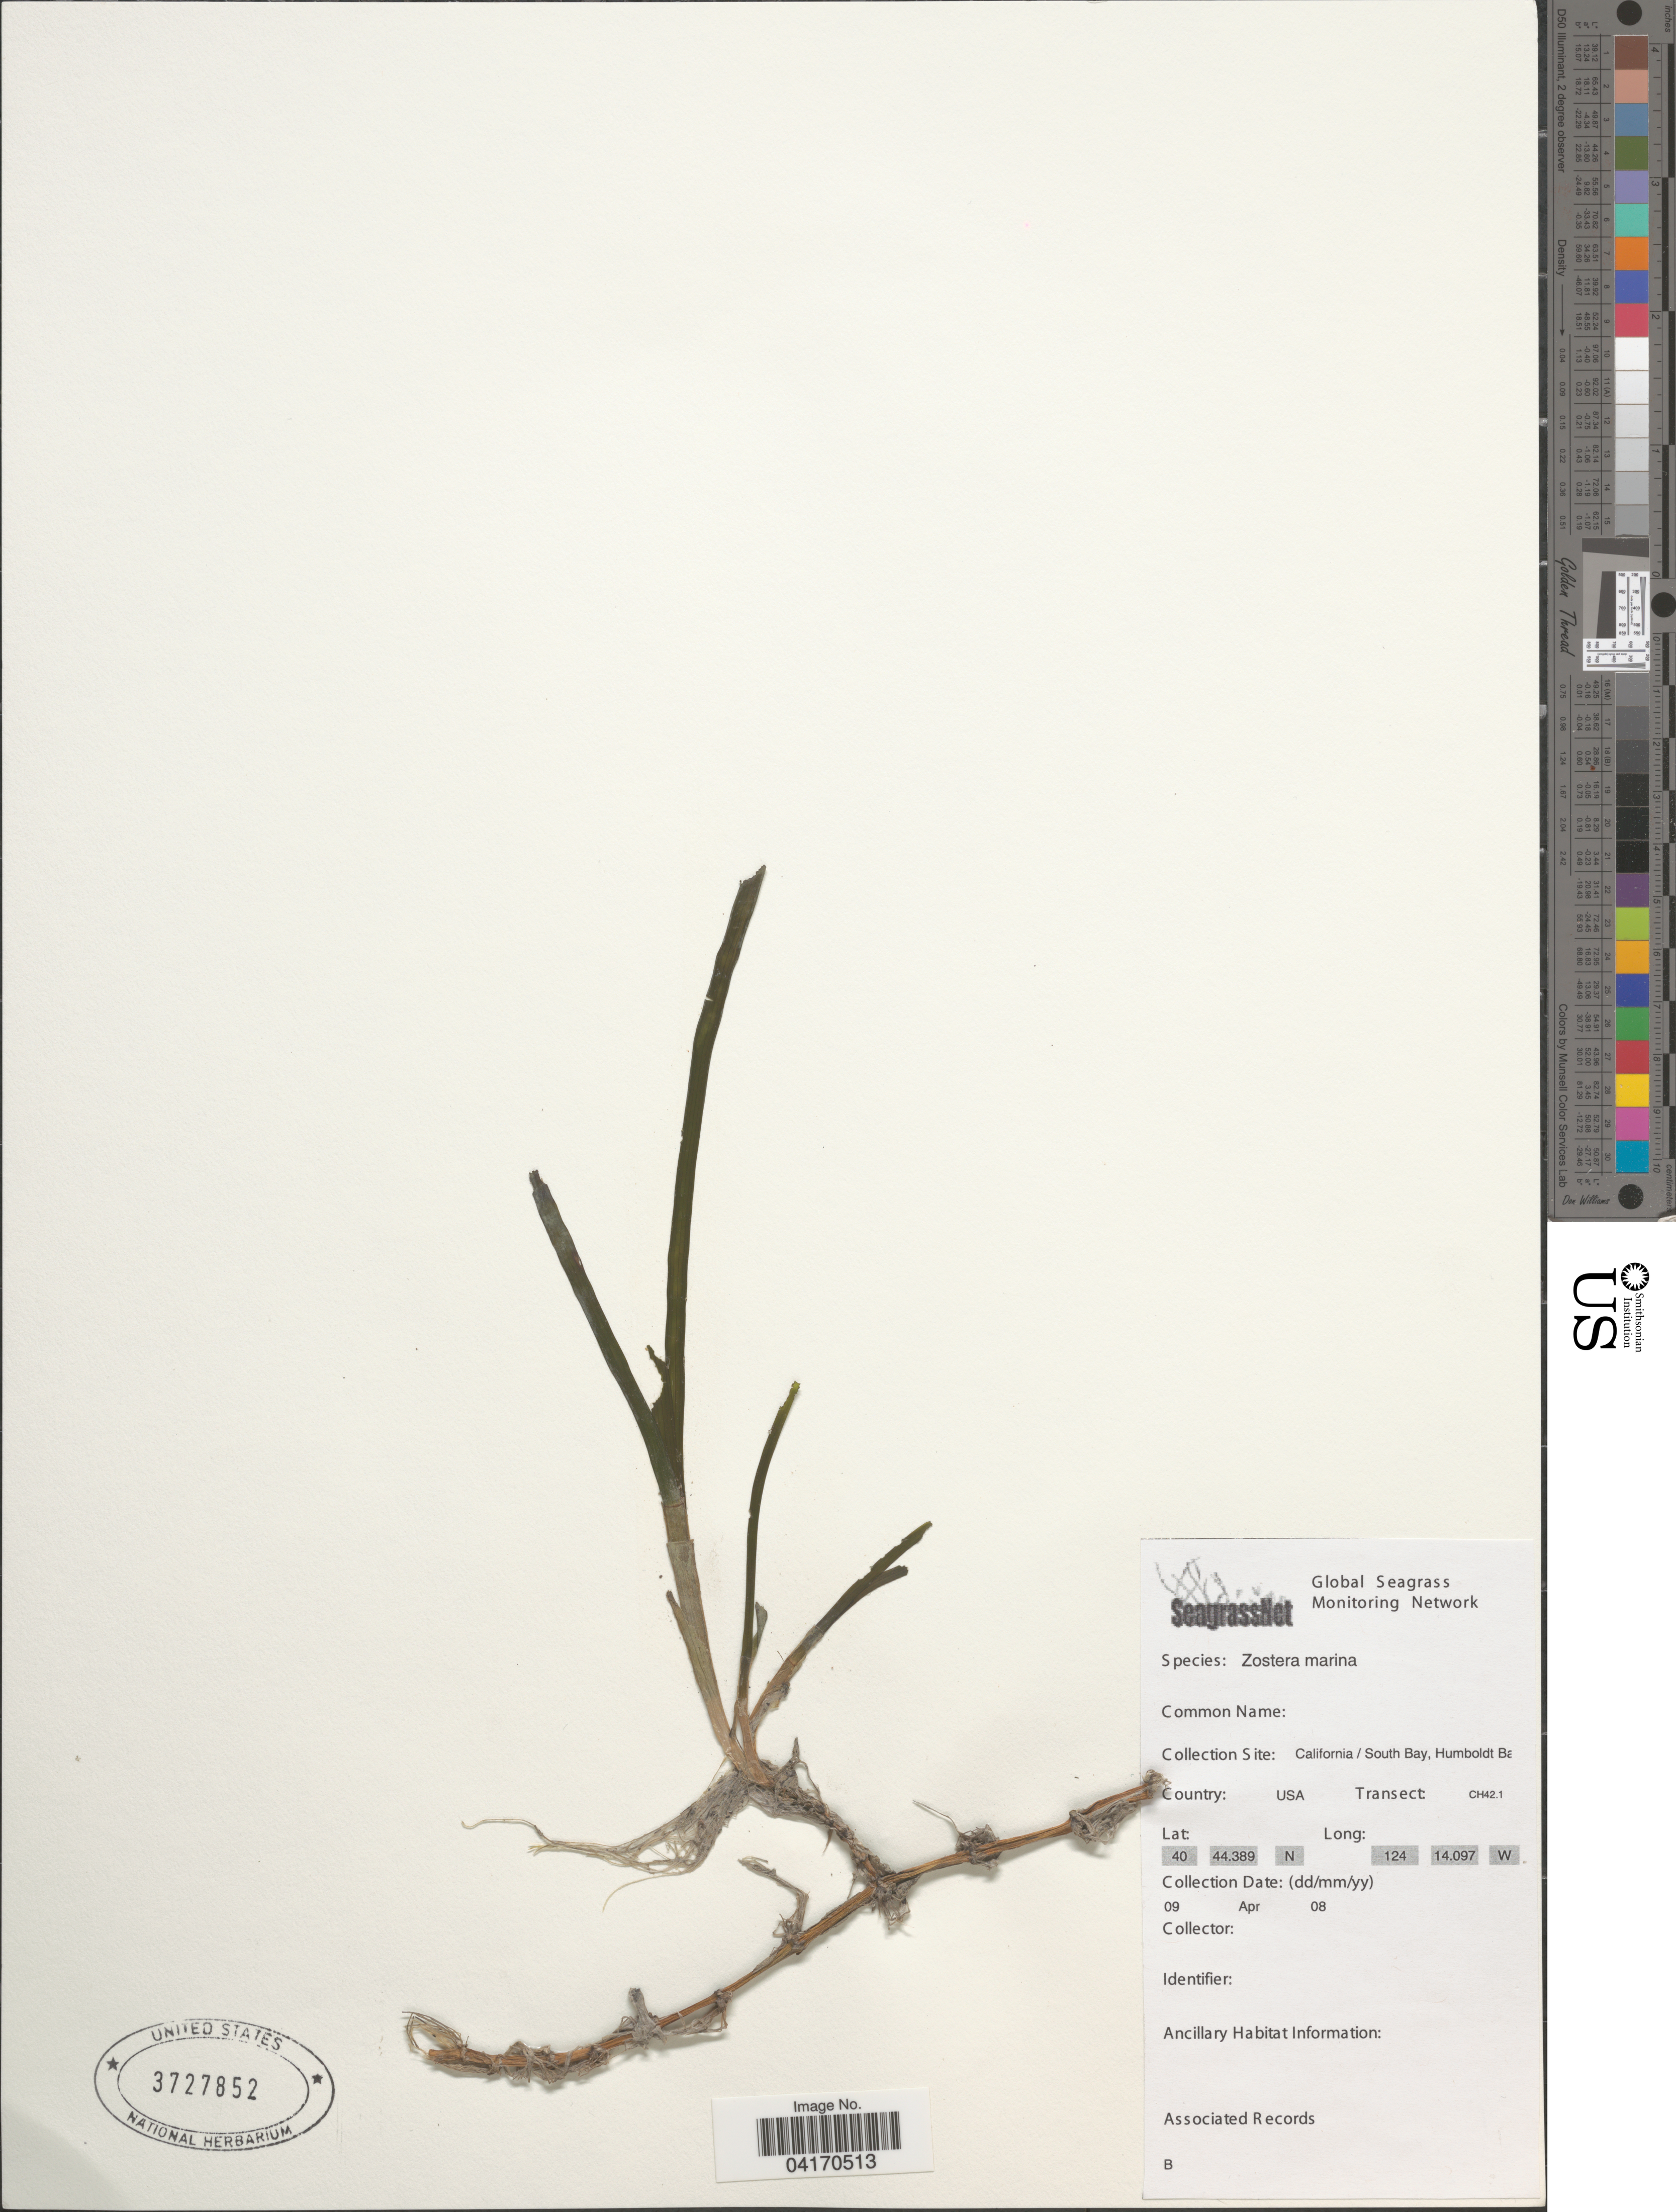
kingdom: Plantae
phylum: Tracheophyta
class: Liliopsida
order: Alismatales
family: Zosteraceae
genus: Zostera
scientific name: Zostera marina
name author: L.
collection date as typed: Transcribed d/m/y: 9/4/8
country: United States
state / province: California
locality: Collection Site: California / South Bay, Humboldt Ba. Transect: CH42.1.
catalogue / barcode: US 3727852